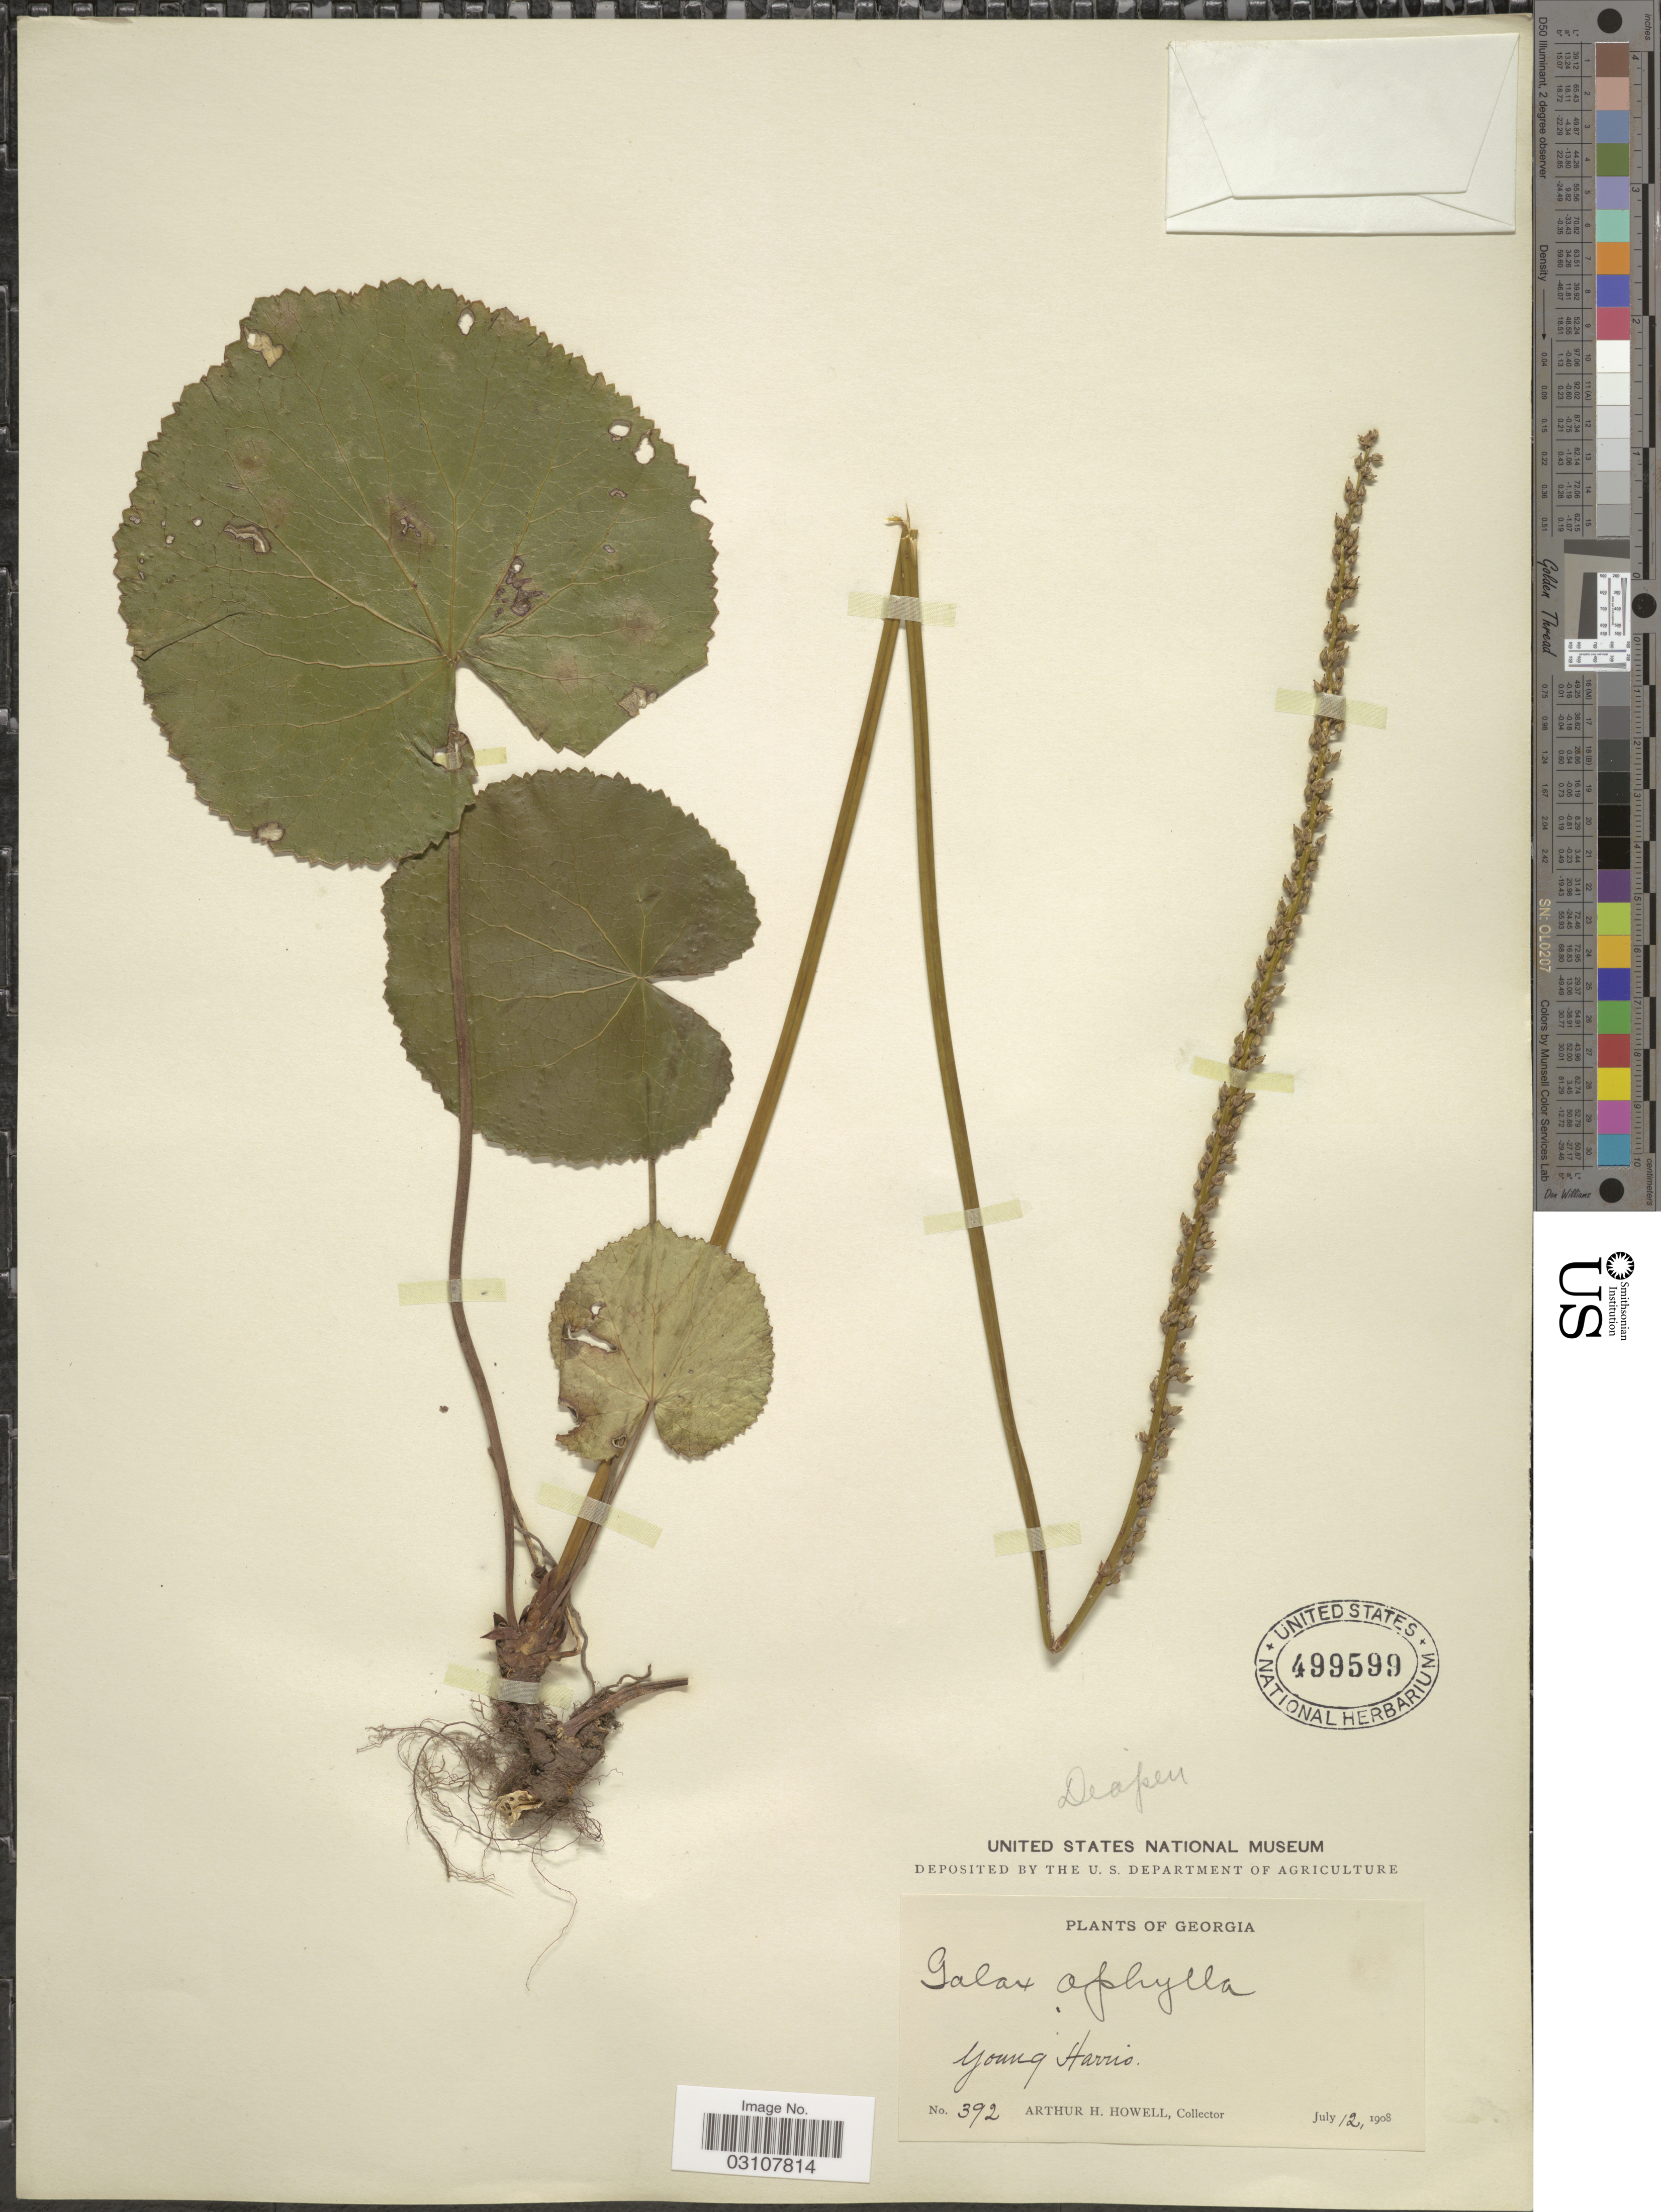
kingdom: Plantae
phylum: Tracheophyta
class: Magnoliopsida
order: Ericales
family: Diapensiaceae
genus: Galax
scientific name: Galax urceolata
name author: (Poir.) Brummitt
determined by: Gaynor, Michelle L., (FLAS), University of Florida (UNITED STATES)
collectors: A. H. Howell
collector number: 392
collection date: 1908-07-12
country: United States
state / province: Georgia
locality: Young Harris.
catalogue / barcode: US 499599